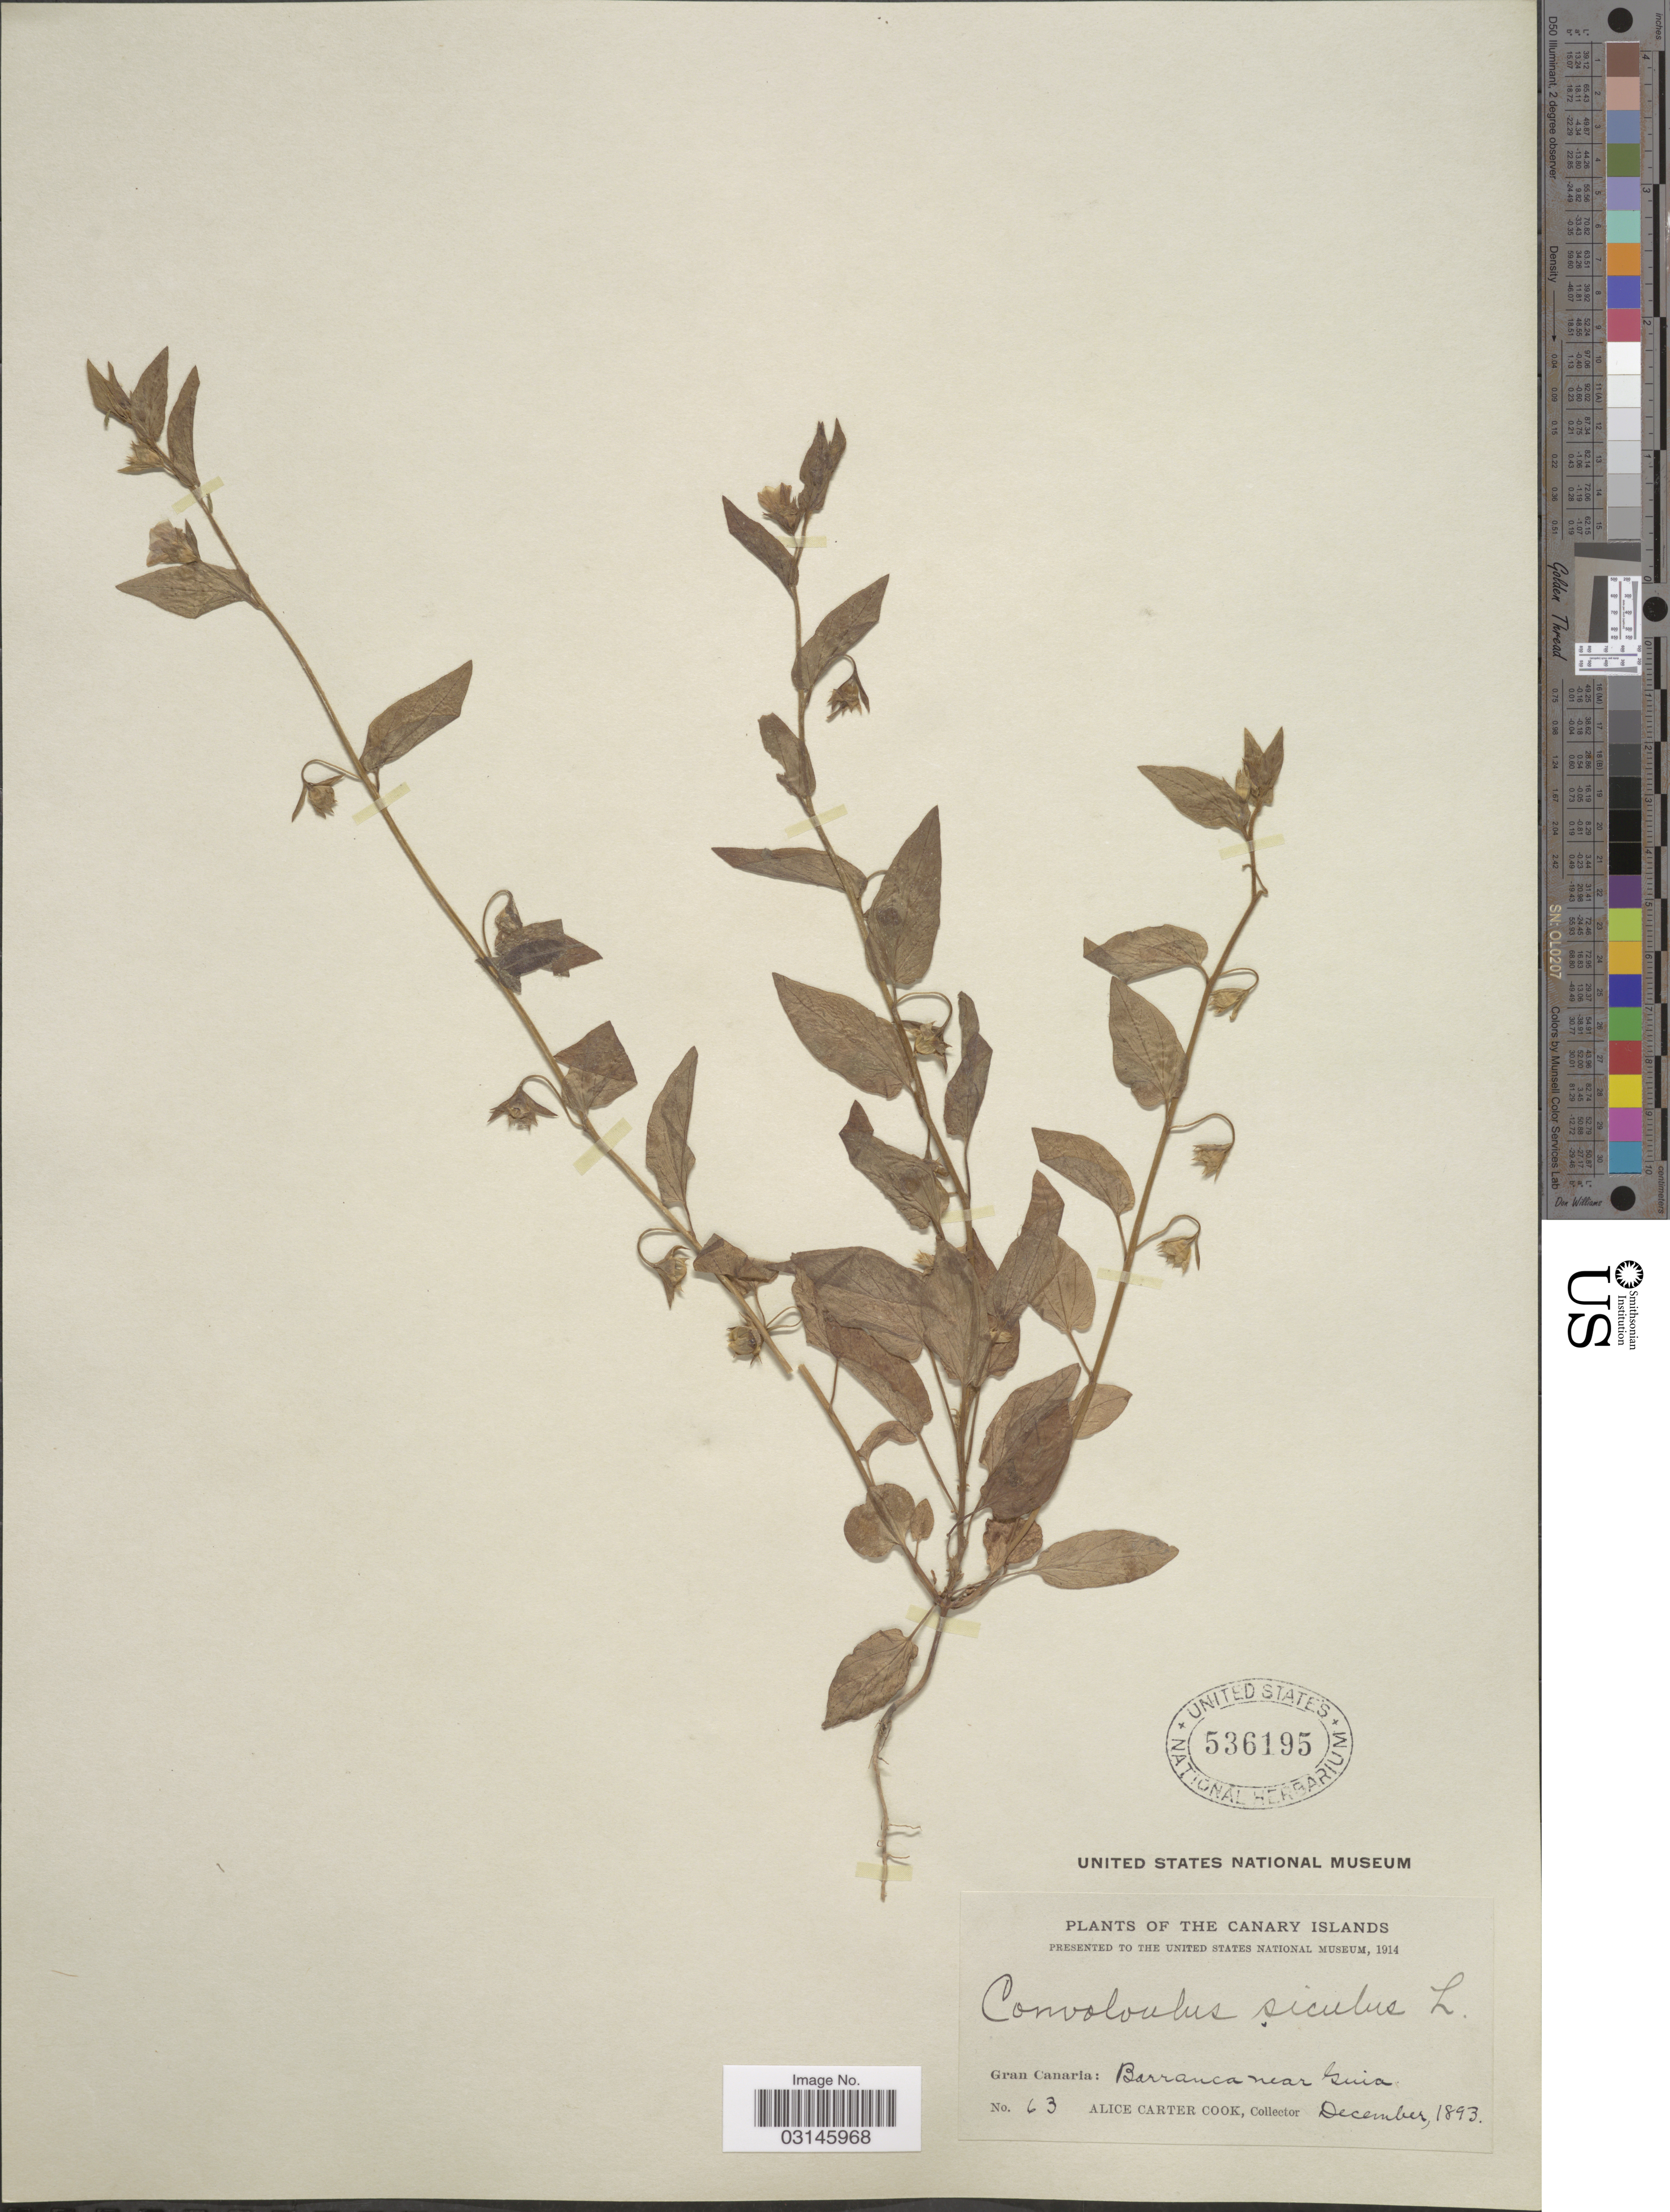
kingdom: Plantae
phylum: Tracheophyta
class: Magnoliopsida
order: Solanales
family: Convolvulaceae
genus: Convolvulus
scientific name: Convolvulus siculus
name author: L.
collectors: Alice C. Cook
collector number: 63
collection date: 1893-12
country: Spain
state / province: Canarias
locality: Canary Islands. Gran Canaria: Barranca near Guia.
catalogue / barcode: US 536195